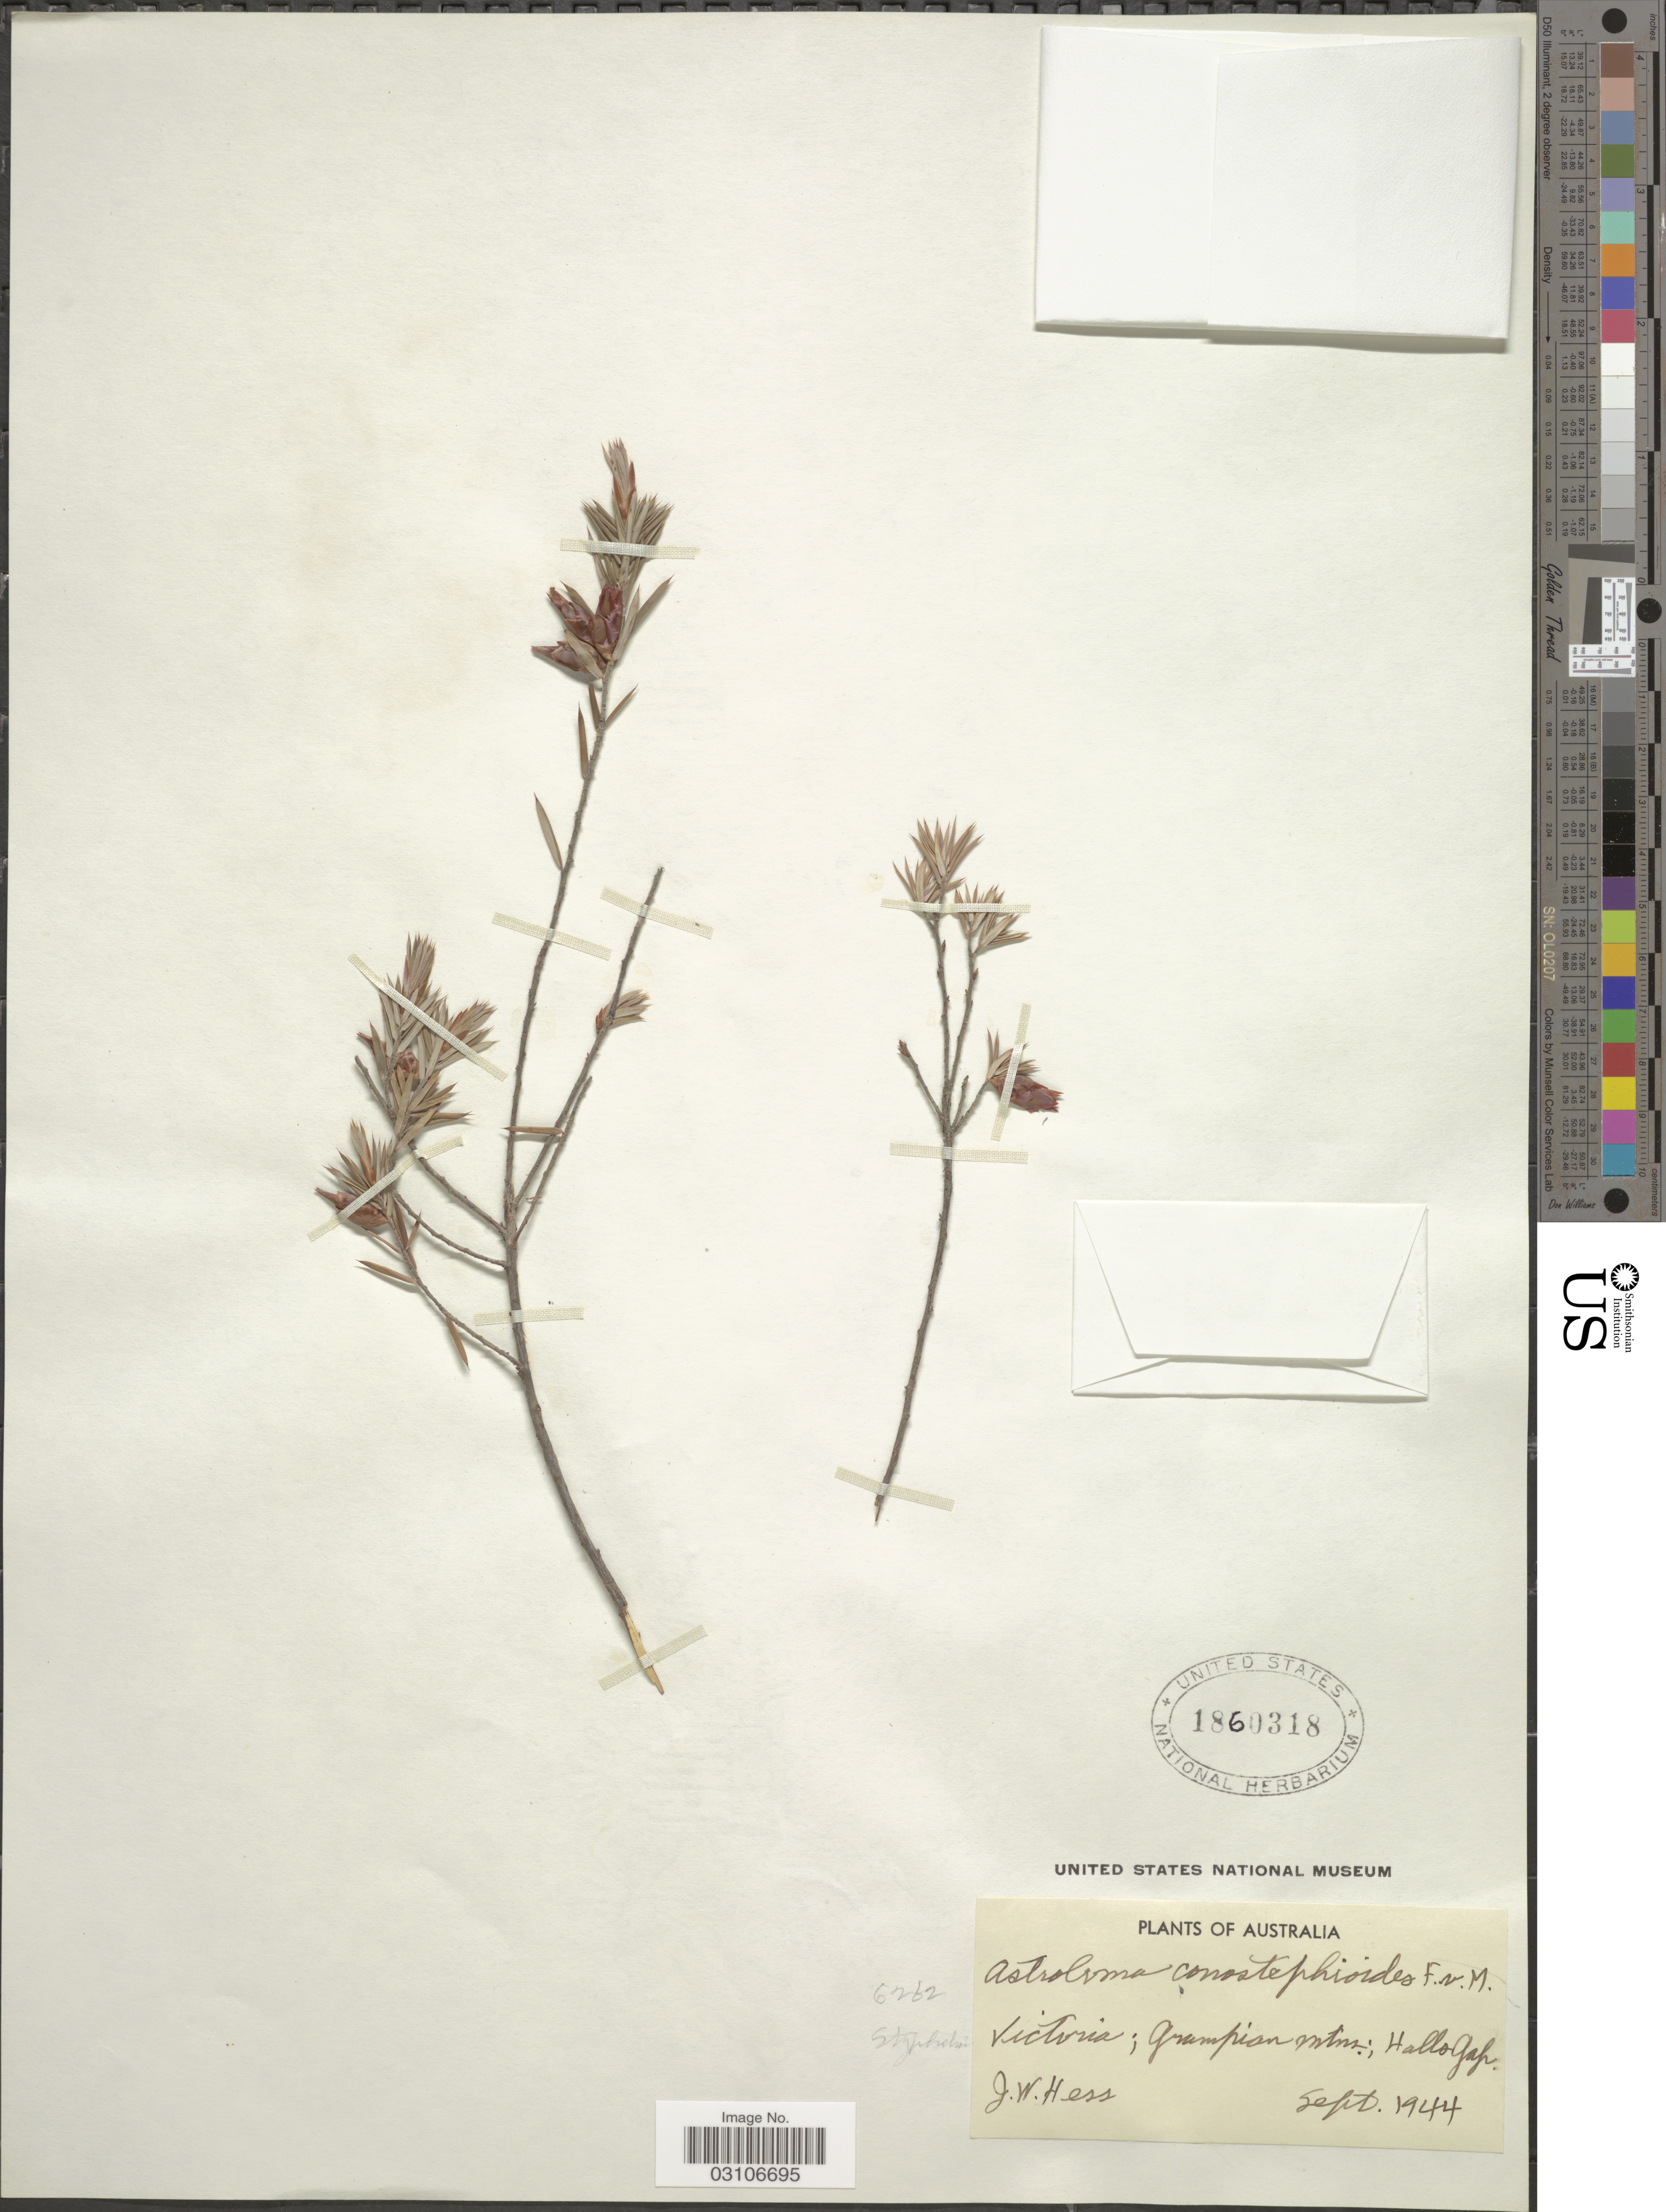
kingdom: Plantae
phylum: Tracheophyta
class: Magnoliopsida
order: Ericales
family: Ericaceae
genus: Astroloma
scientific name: Astroloma conostephioides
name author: F. Muell. ex Benth.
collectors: J. Hess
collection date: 1944-09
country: Australia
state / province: Victoria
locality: Victoria; Grampian Mtns.; Hallo Gap.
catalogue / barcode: US 1860318